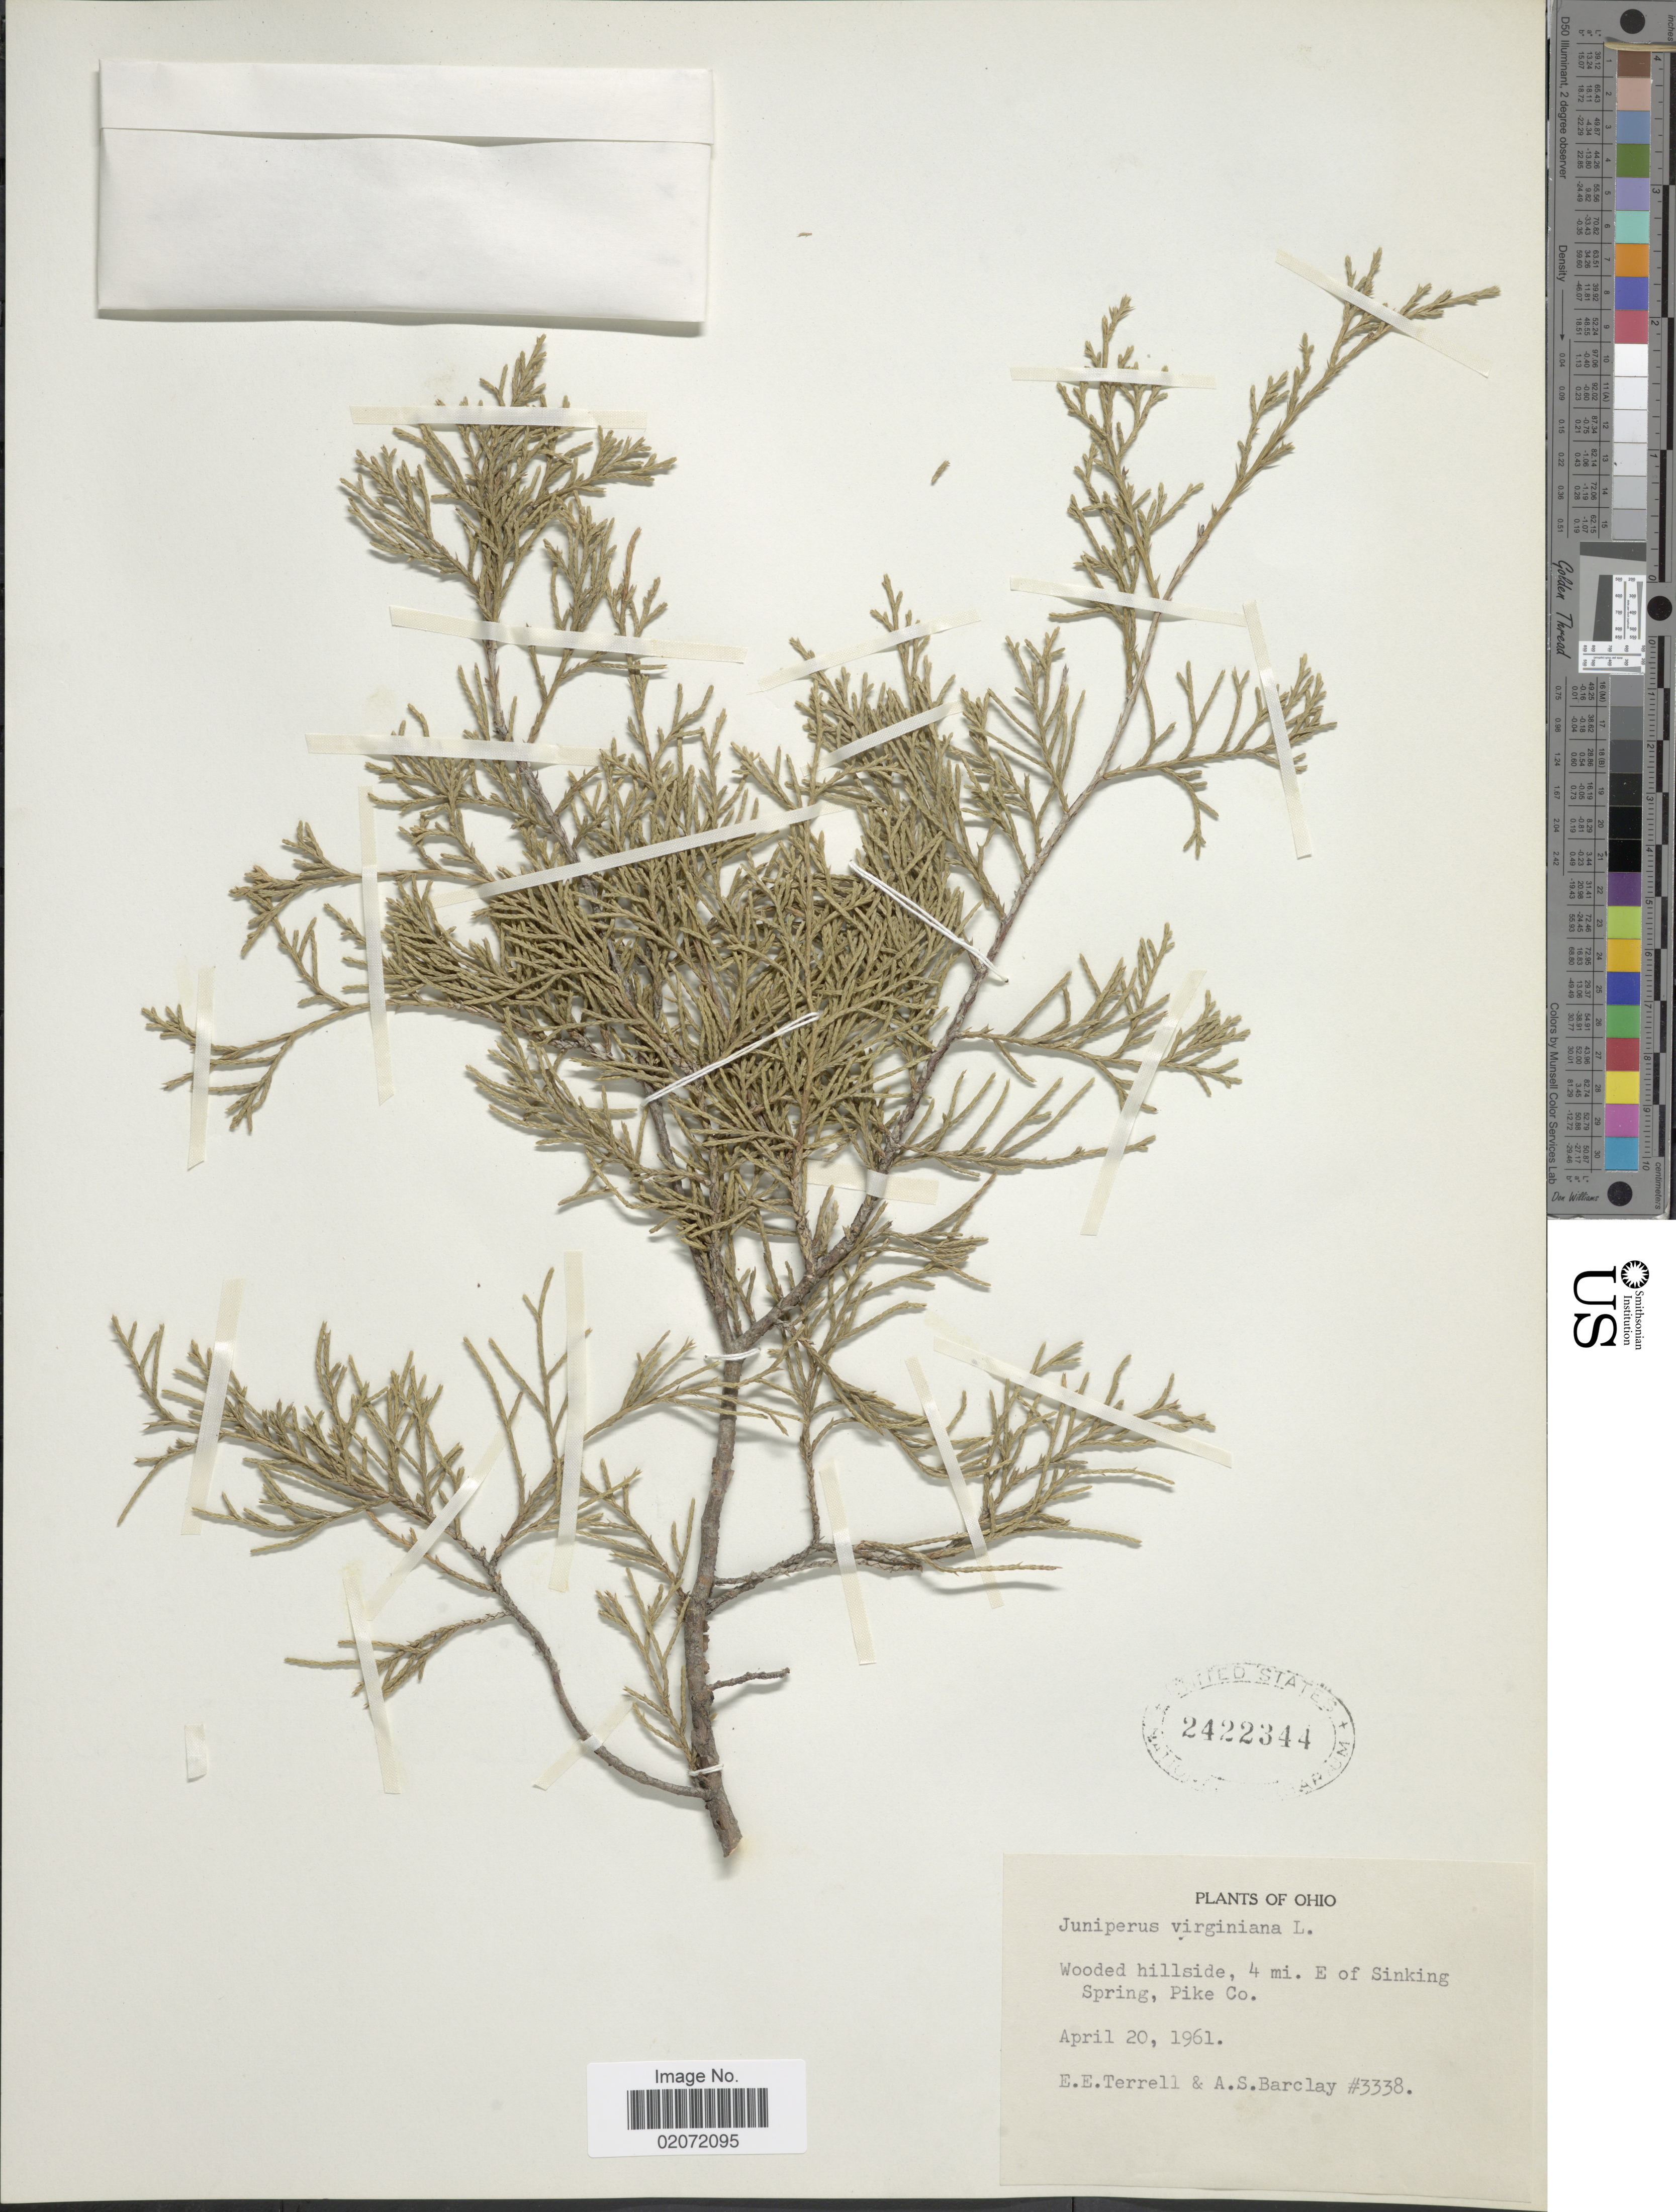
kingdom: Plantae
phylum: Tracheophyta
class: Pinopsida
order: Pinales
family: Cupressaceae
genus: Juniperus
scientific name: Juniperus virginiana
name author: L.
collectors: E. E. Terrell & A. S. Barclay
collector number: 3338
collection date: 1961-04-20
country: United States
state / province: Ohio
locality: Ohio, Wooded hillside, 4 mi. E. of Sinking Spring, Pike Co.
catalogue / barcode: US 2422344